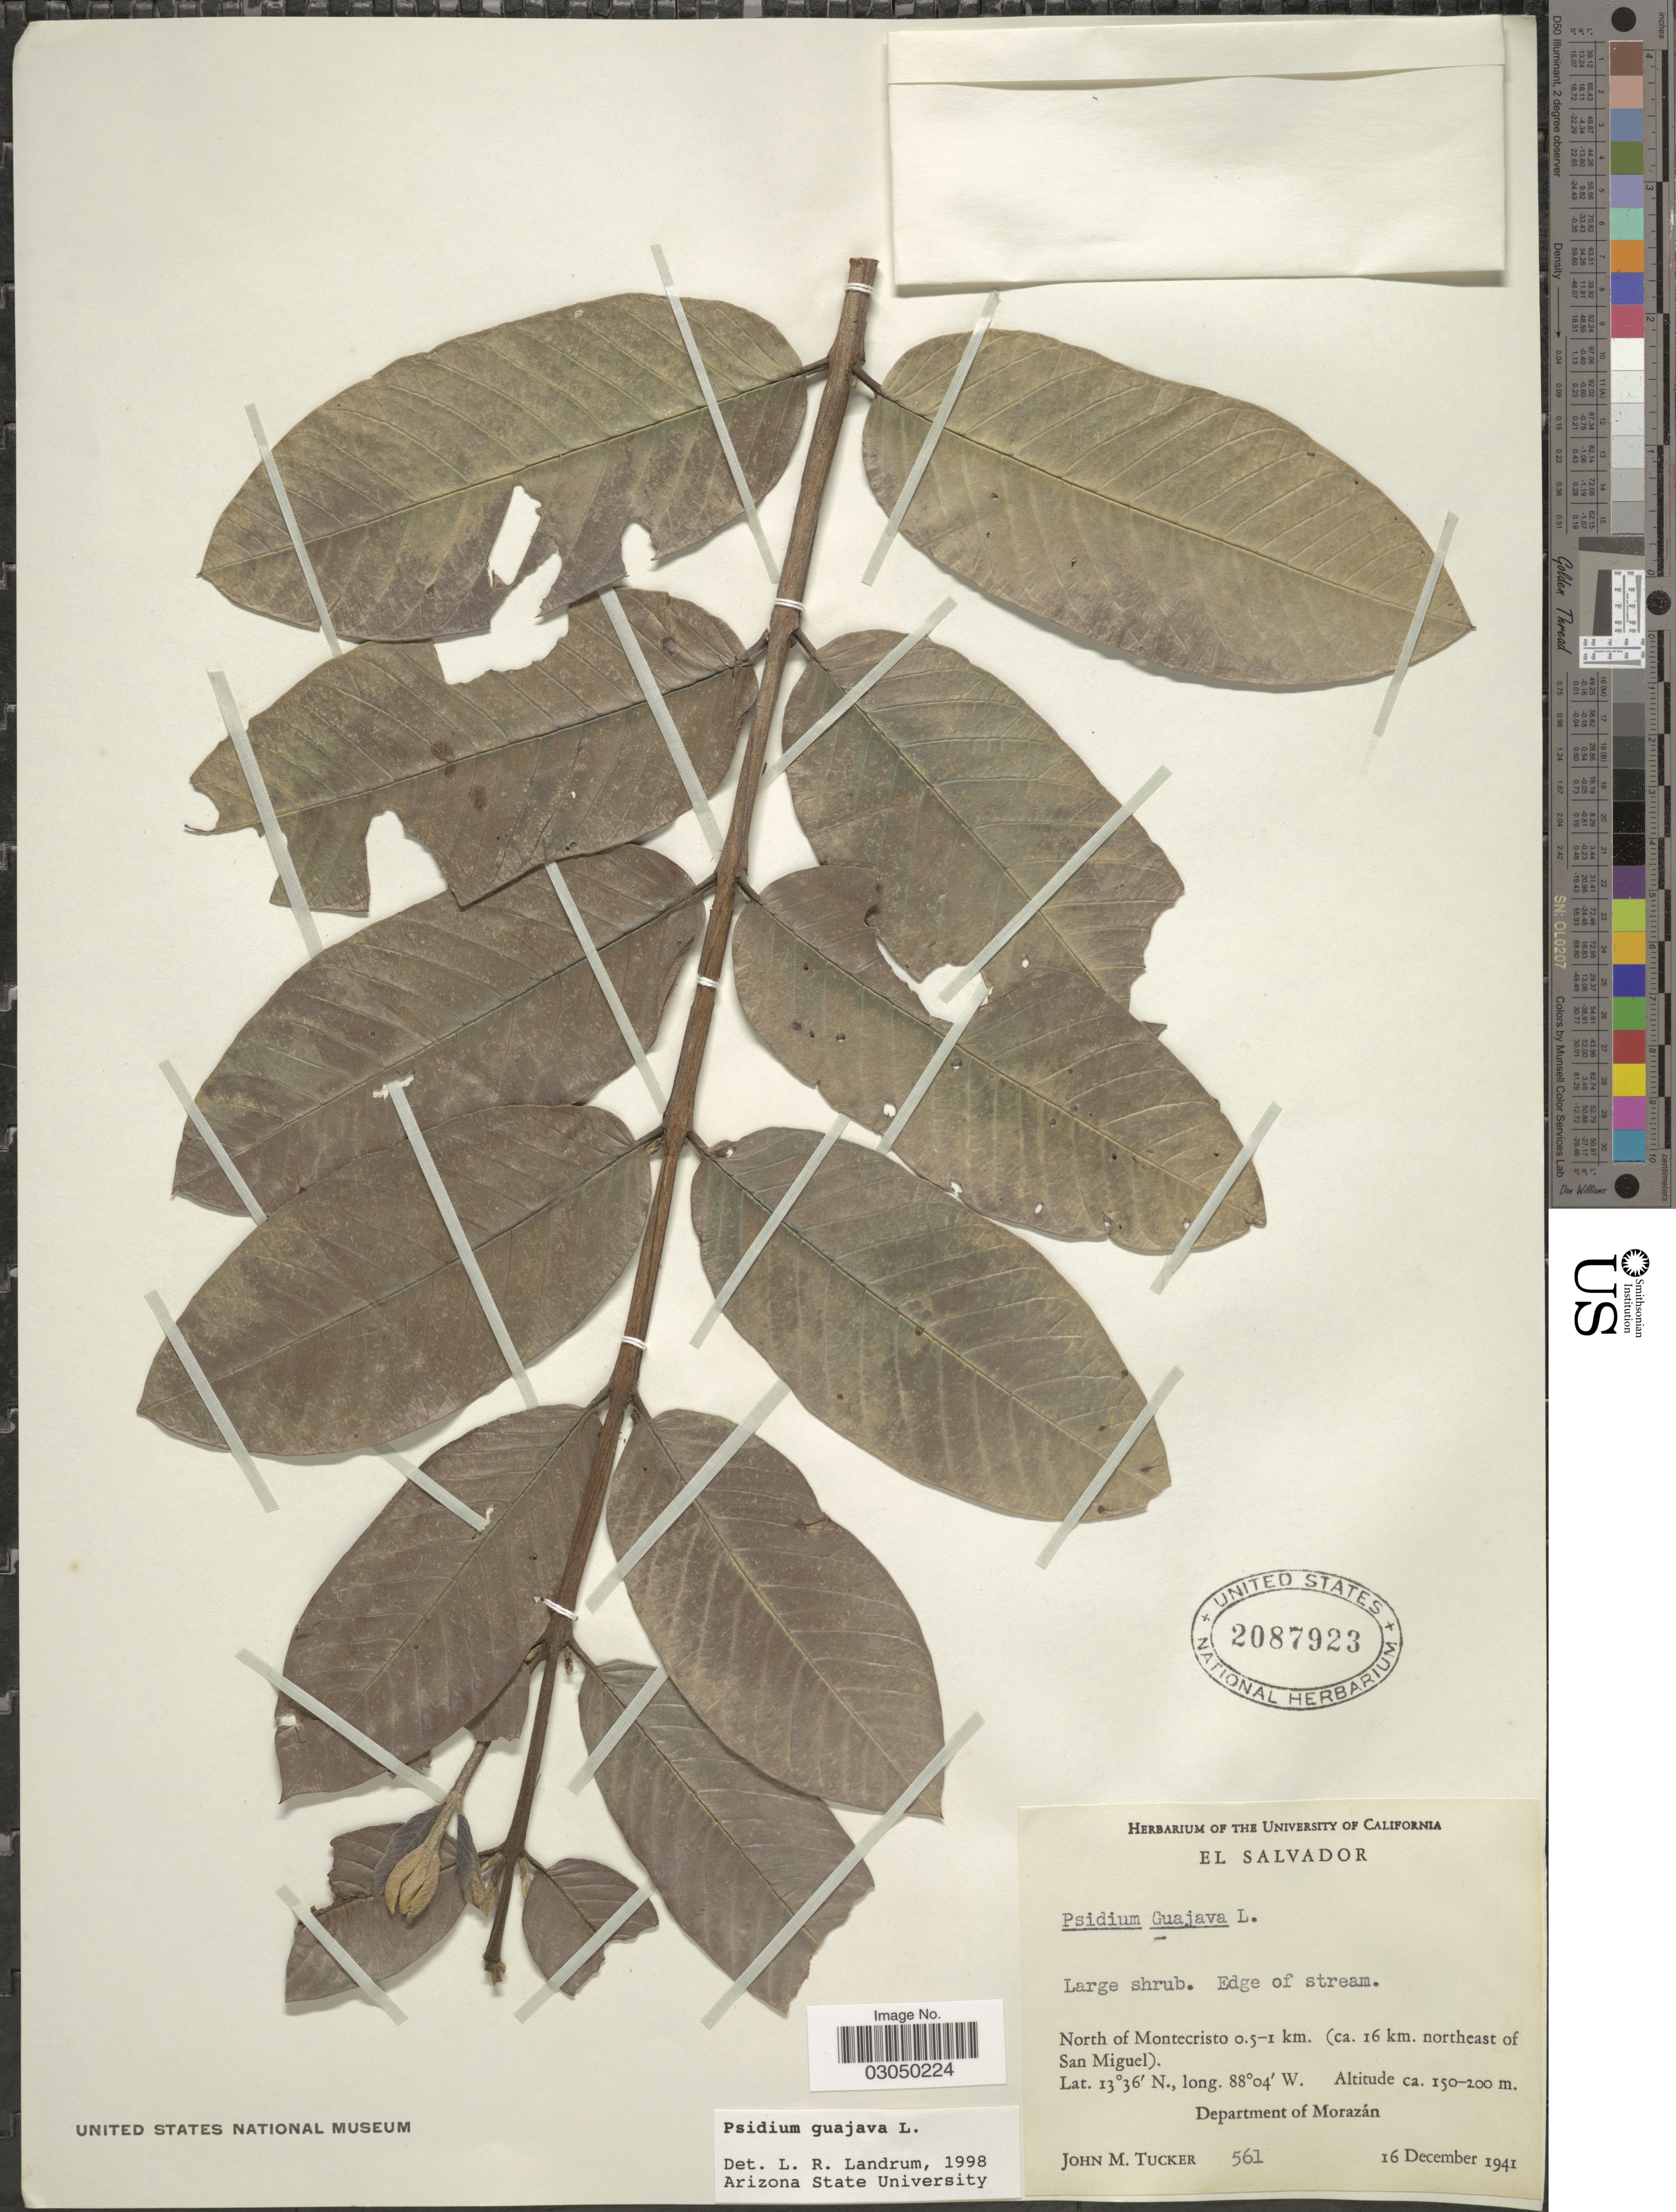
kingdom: Plantae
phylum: Tracheophyta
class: Magnoliopsida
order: Myrtales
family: Myrtaceae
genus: Psidium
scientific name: Psidium guajava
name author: L.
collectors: J. M. Tucker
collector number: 561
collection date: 1941-12-16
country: El Salvador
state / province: Morazan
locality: North of Montecristo 0.5-1 km. (ca. 16 km. northeast of San Miguel). Department of Morazán.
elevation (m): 150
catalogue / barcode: US 2087923